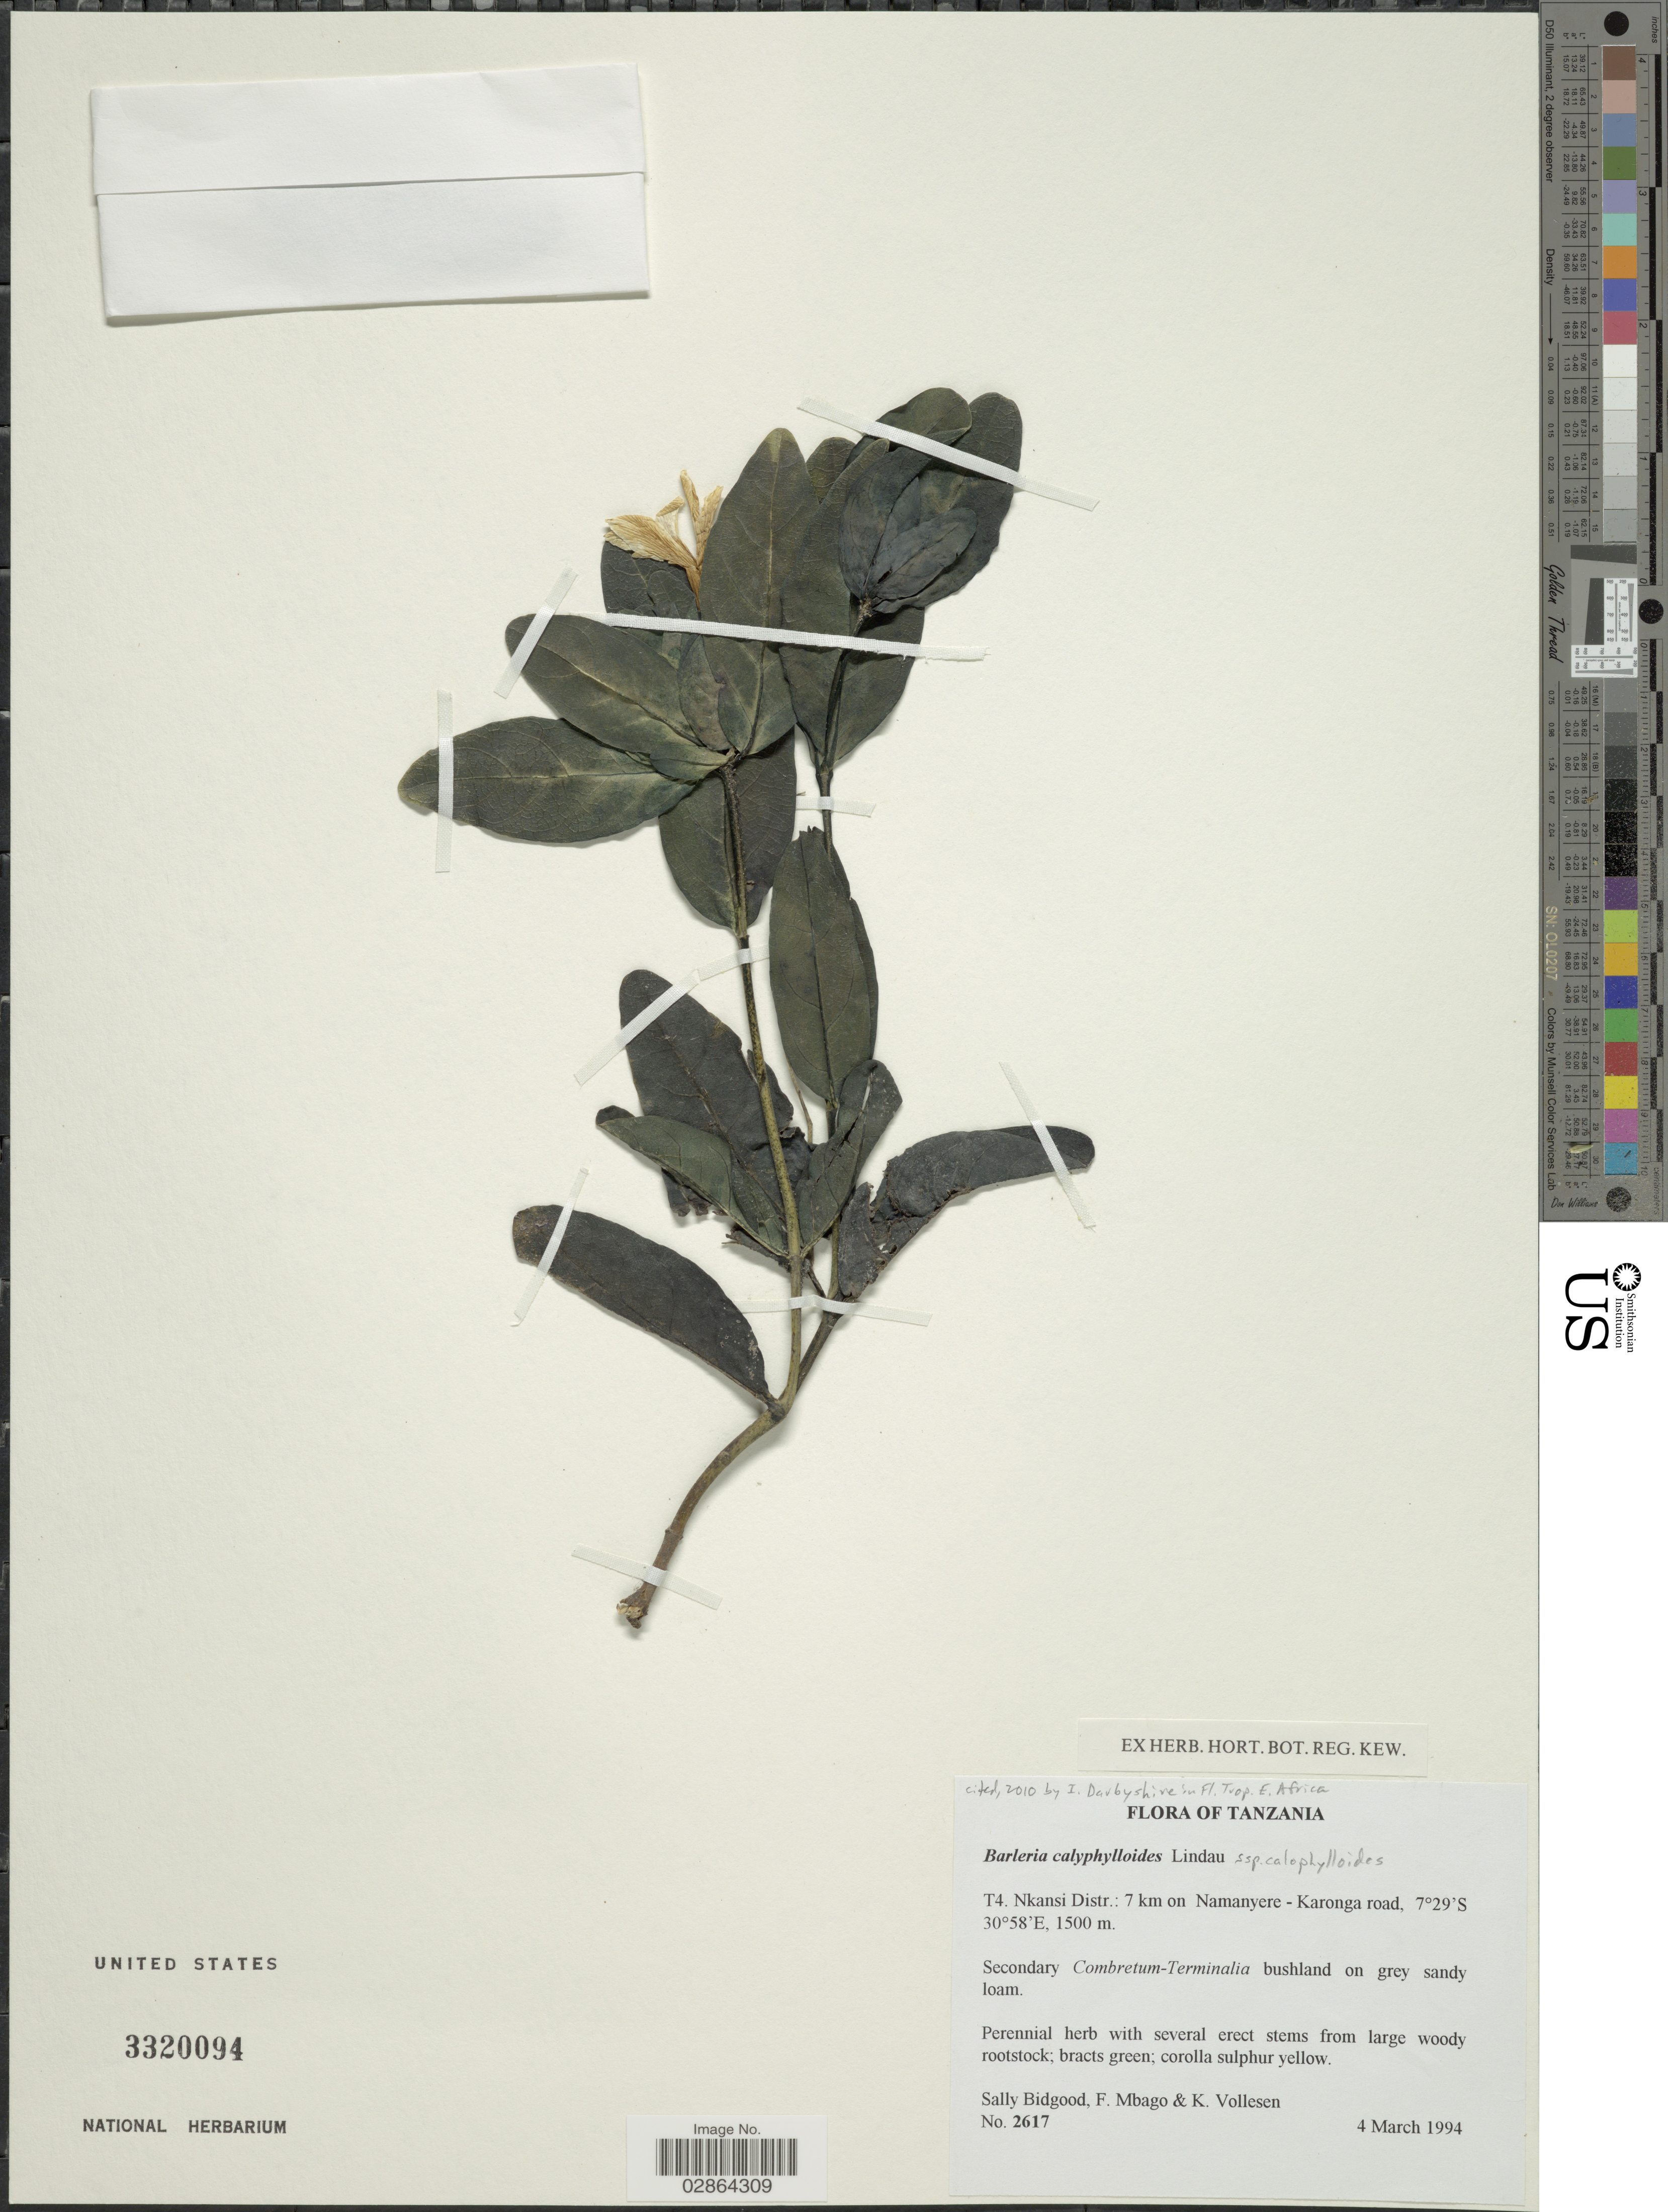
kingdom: Plantae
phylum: Tracheophyta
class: Magnoliopsida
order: Lamiales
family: Acanthaceae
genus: Barleria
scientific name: Barleria calophylloides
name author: Lindau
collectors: S. Bidgood, F. Mbago & K. Vollesen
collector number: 2617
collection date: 1994-03-04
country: Tanzania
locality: T4. Nkansi Distr.: 7 km on Namanyere - Karonga road.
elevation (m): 1500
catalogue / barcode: US 3320094